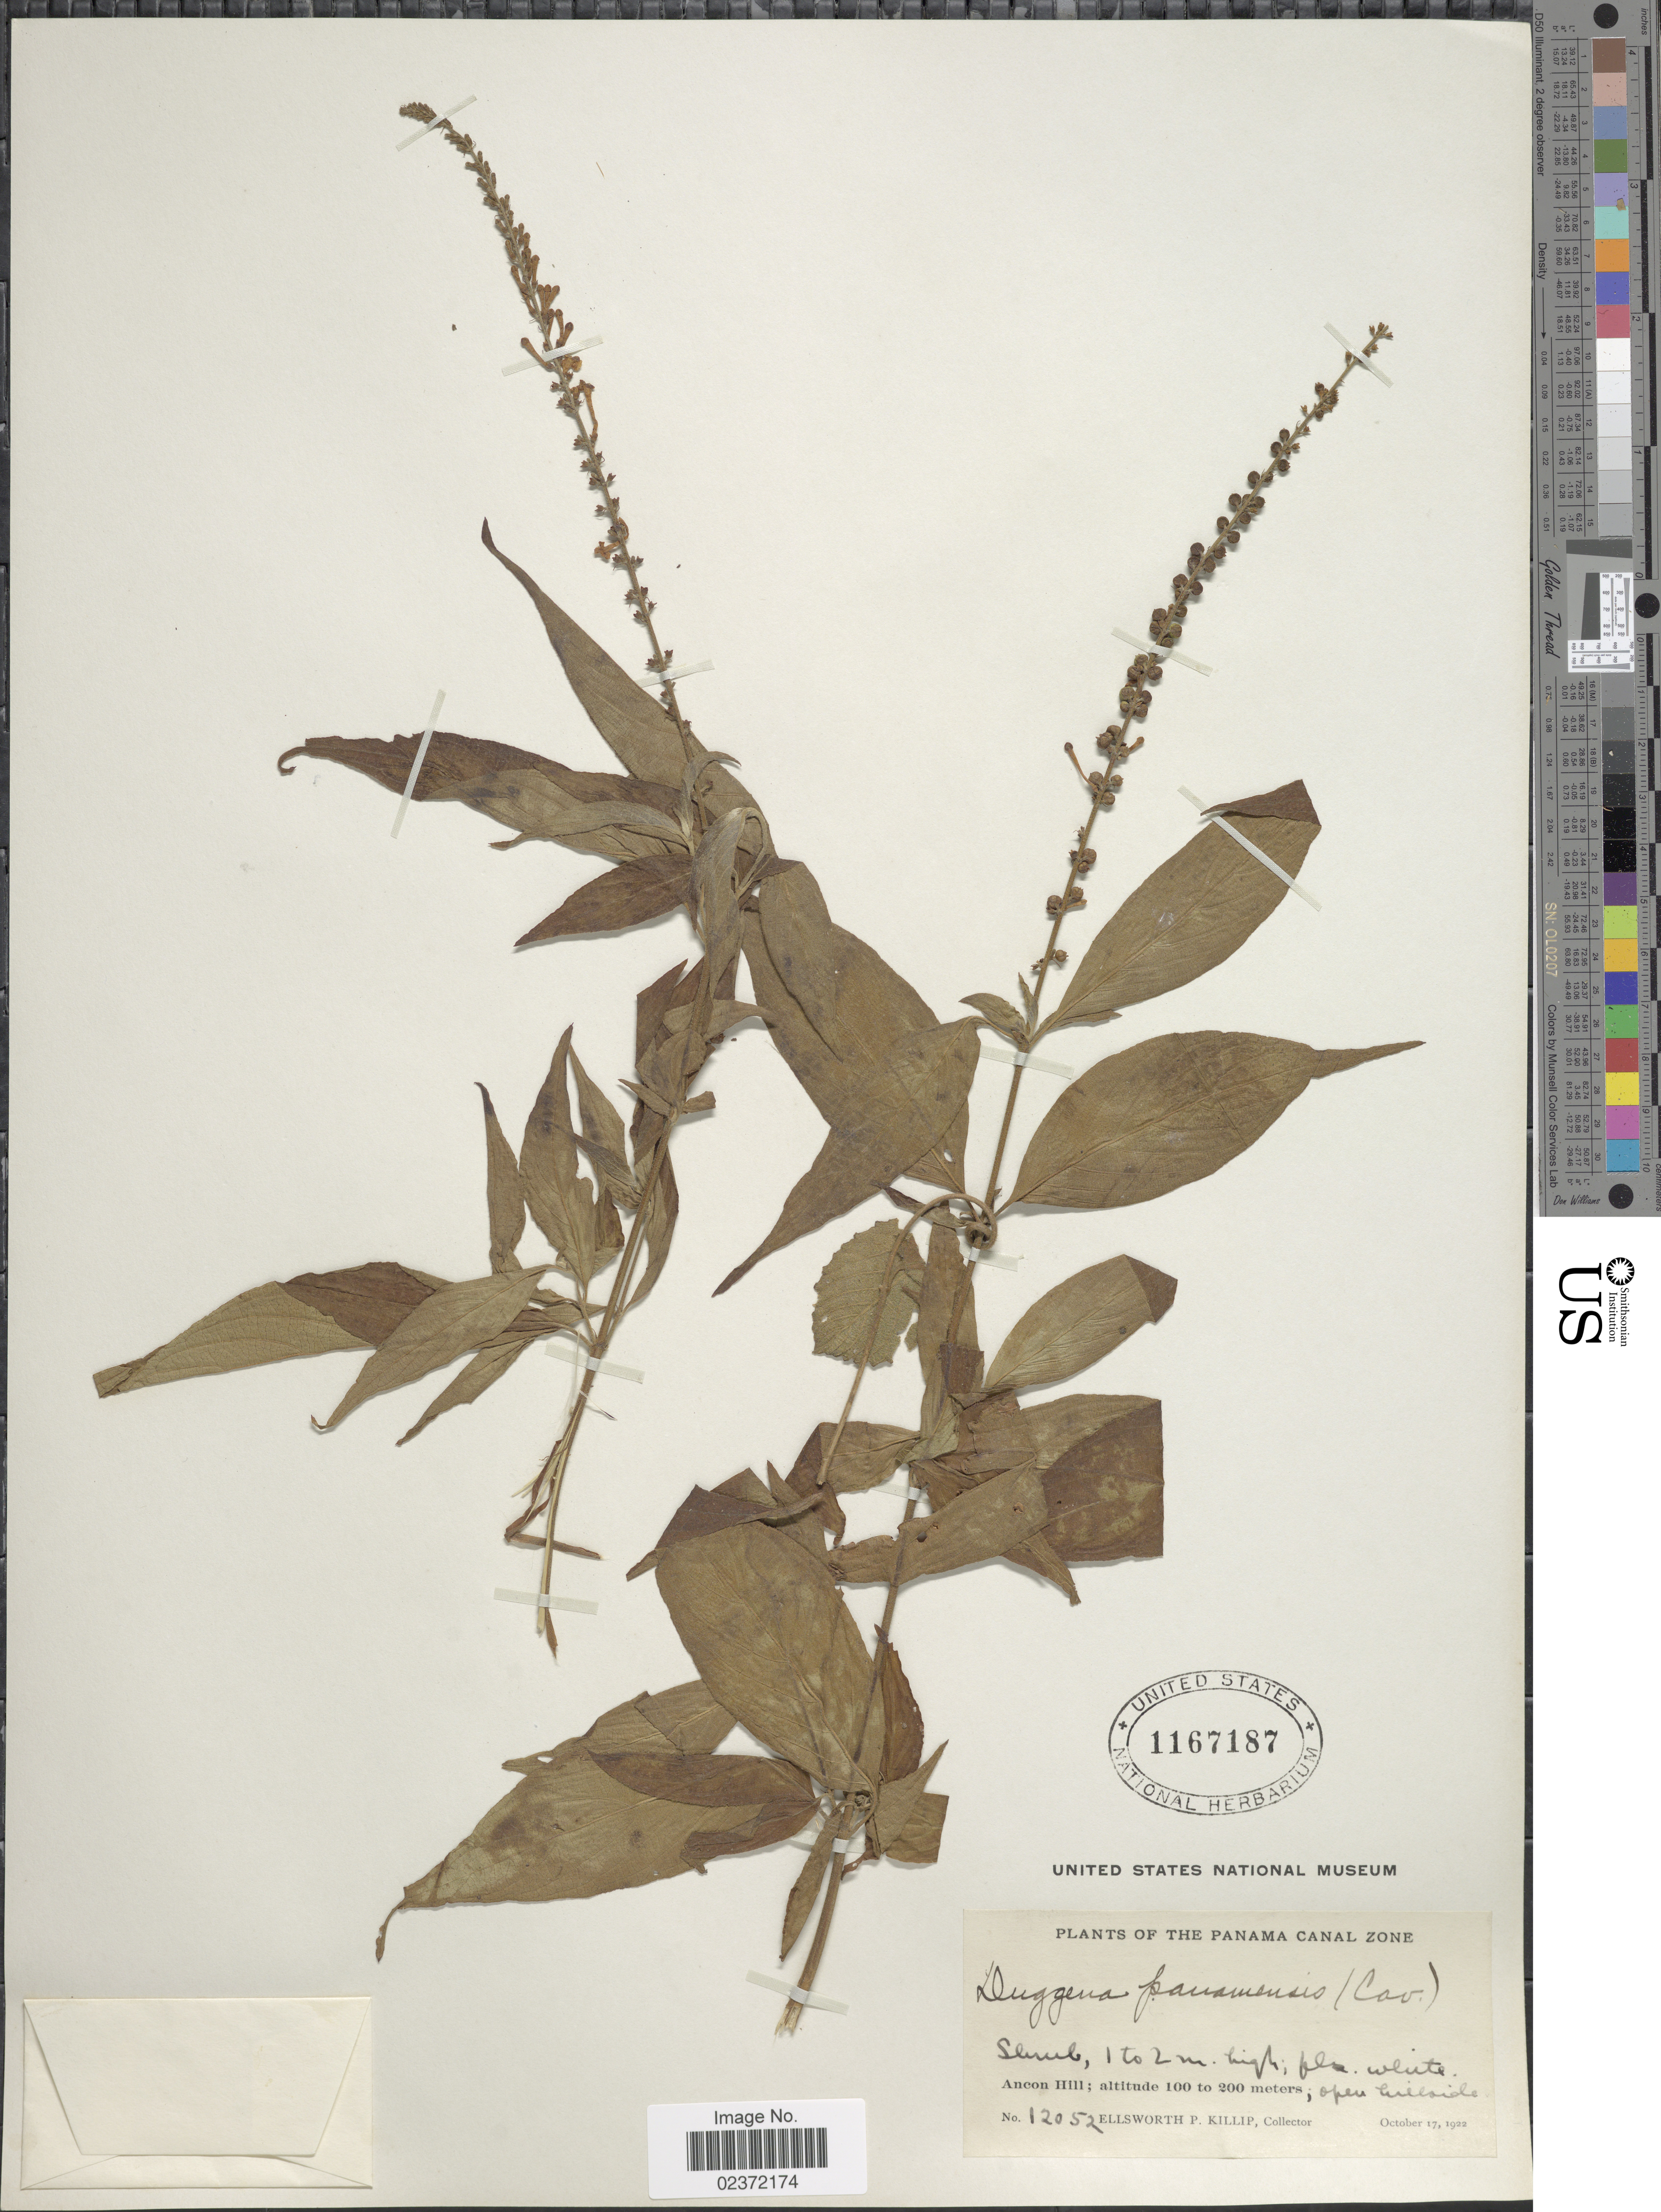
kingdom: Plantae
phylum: Tracheophyta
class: Magnoliopsida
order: Gentianales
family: Rubiaceae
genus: Gonzalagunia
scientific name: Gonzalagunia panamensis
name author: (Cav.) K. Schum.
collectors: E. P. Killip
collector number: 12052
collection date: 1922-10-17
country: Panama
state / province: Colón / Panamá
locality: Panama Canal Zone, Ancon Hill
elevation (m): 100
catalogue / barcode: US 1167187